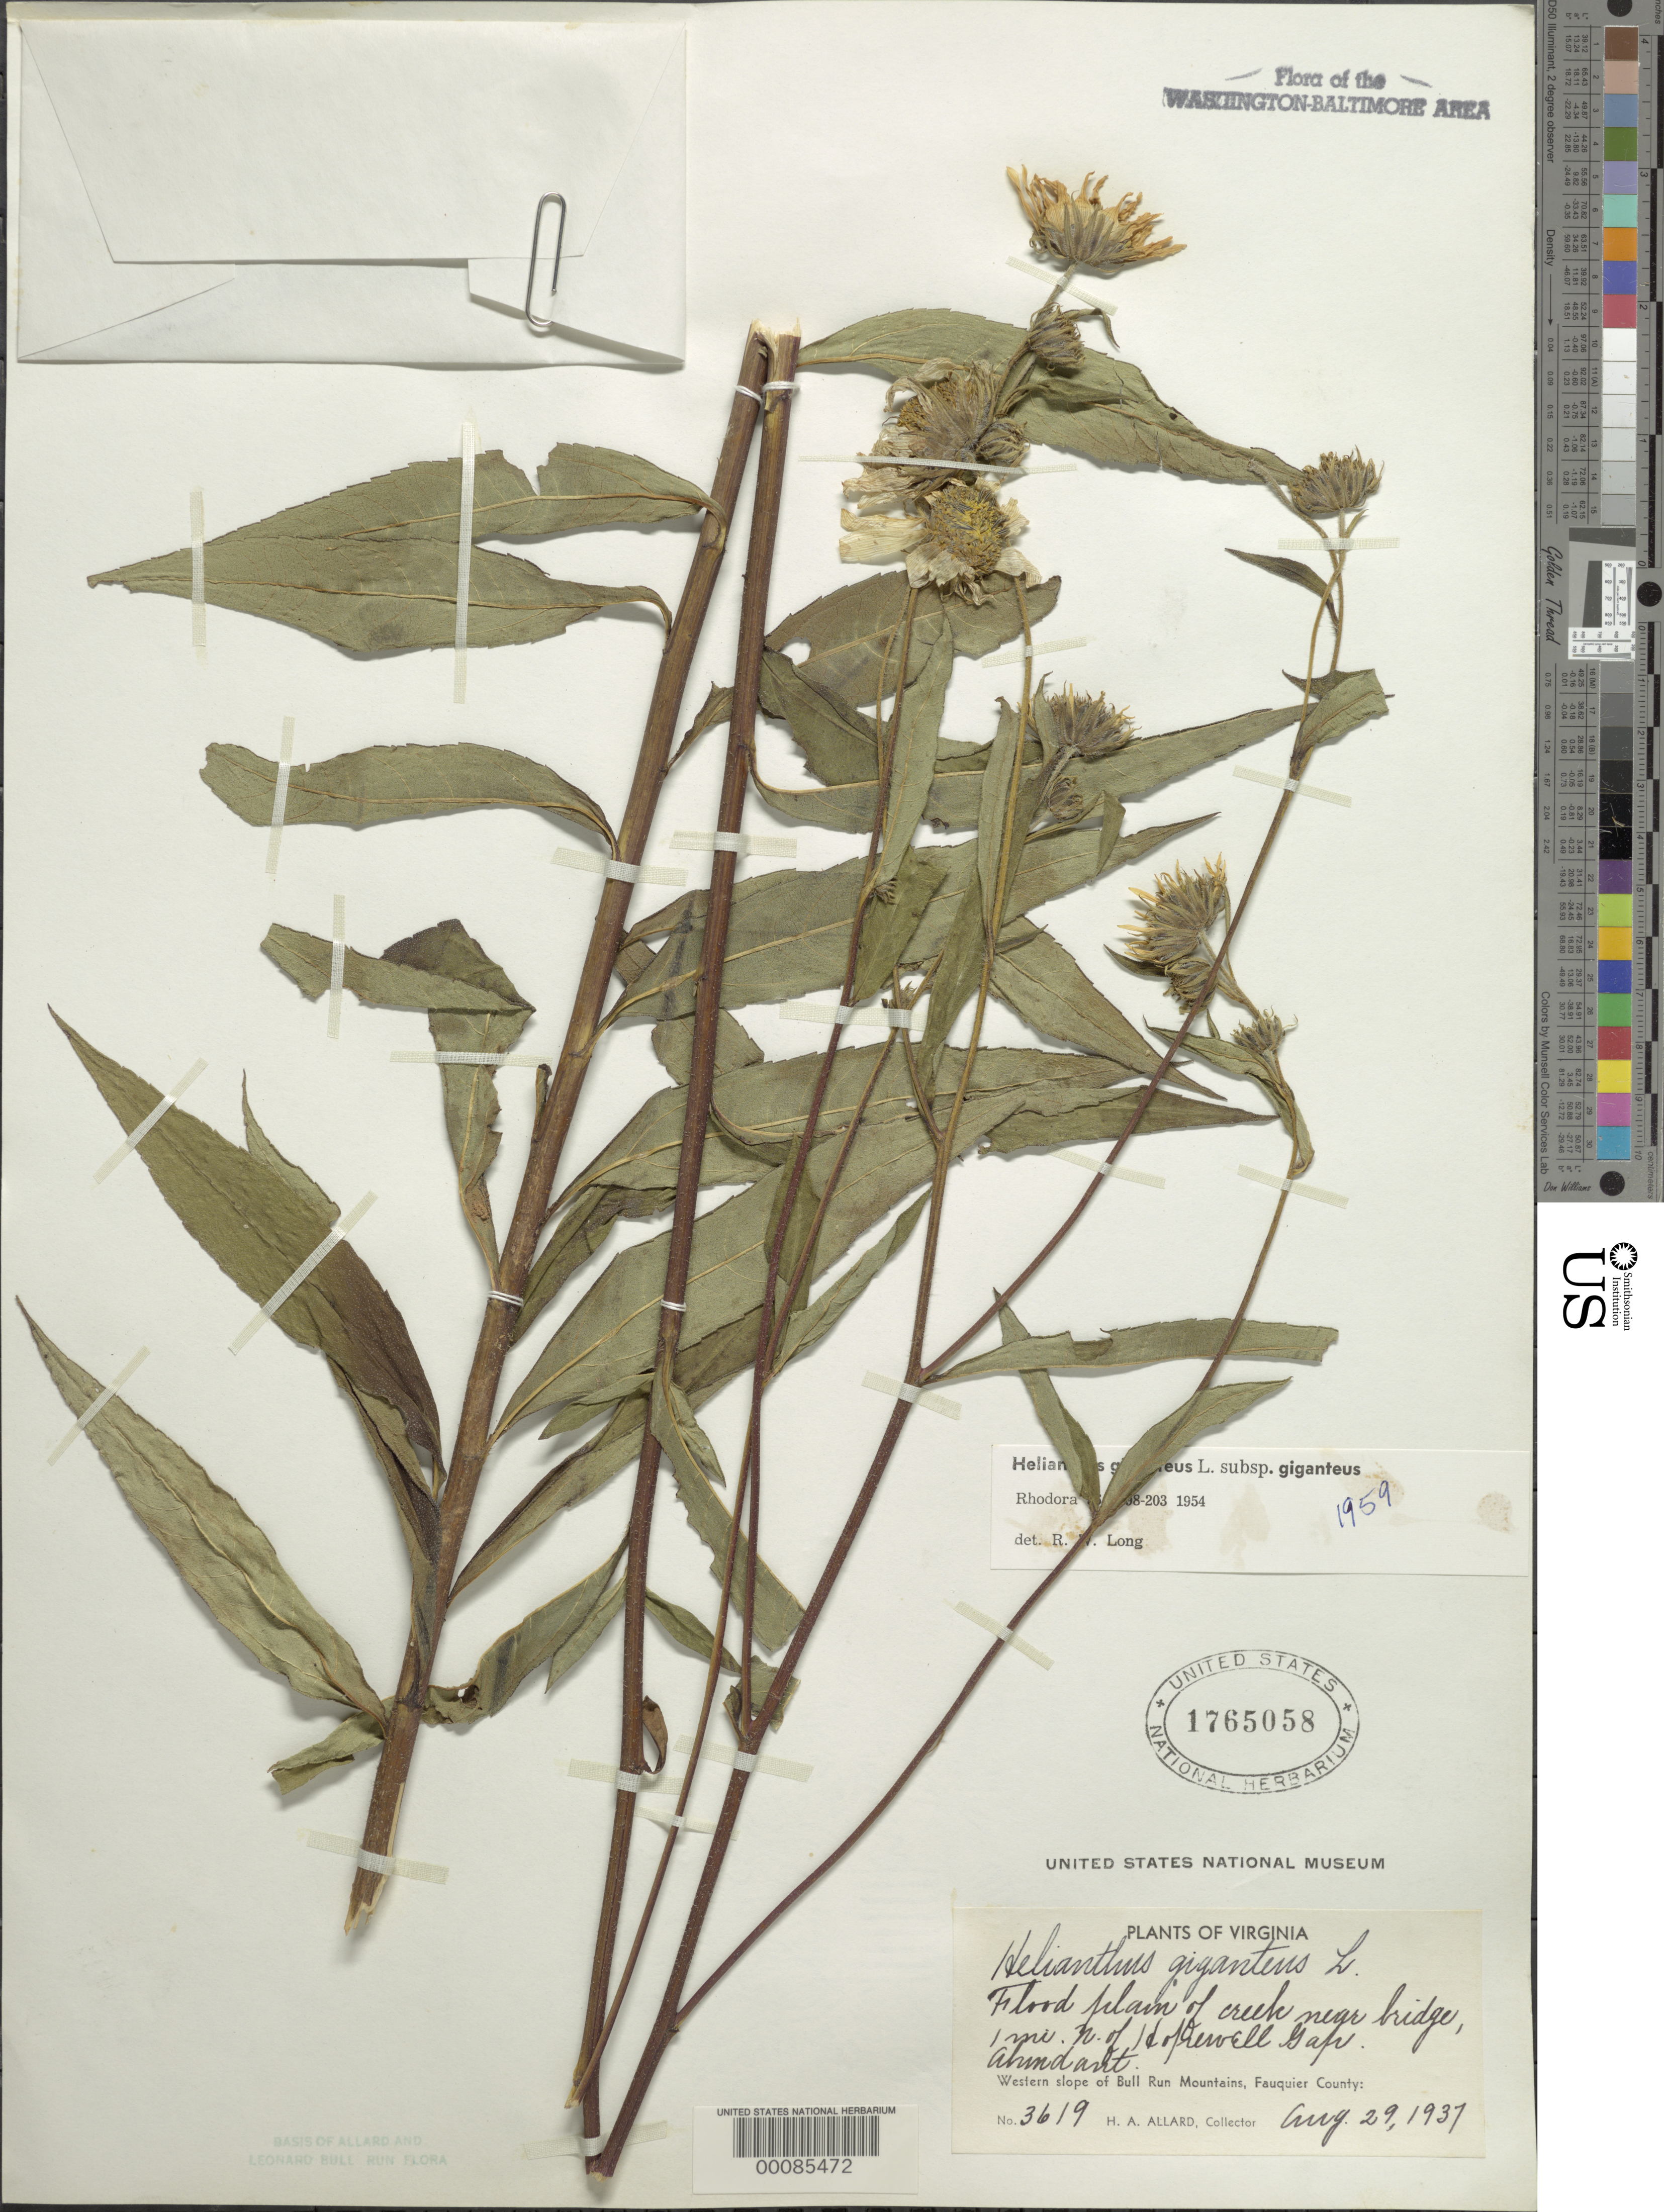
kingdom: Plantae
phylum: Tracheophyta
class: Magnoliopsida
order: Asterales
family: Asteraceae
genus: Helianthus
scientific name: Helianthus giganteus var. giganteus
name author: L.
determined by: Long, R. W.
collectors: H. A. Allard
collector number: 3619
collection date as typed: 29 Aug 1937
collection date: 1937-08-29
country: United States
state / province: Virginia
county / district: Fauquier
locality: North of Hopewell Gap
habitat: Floodplain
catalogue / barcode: US 1765058